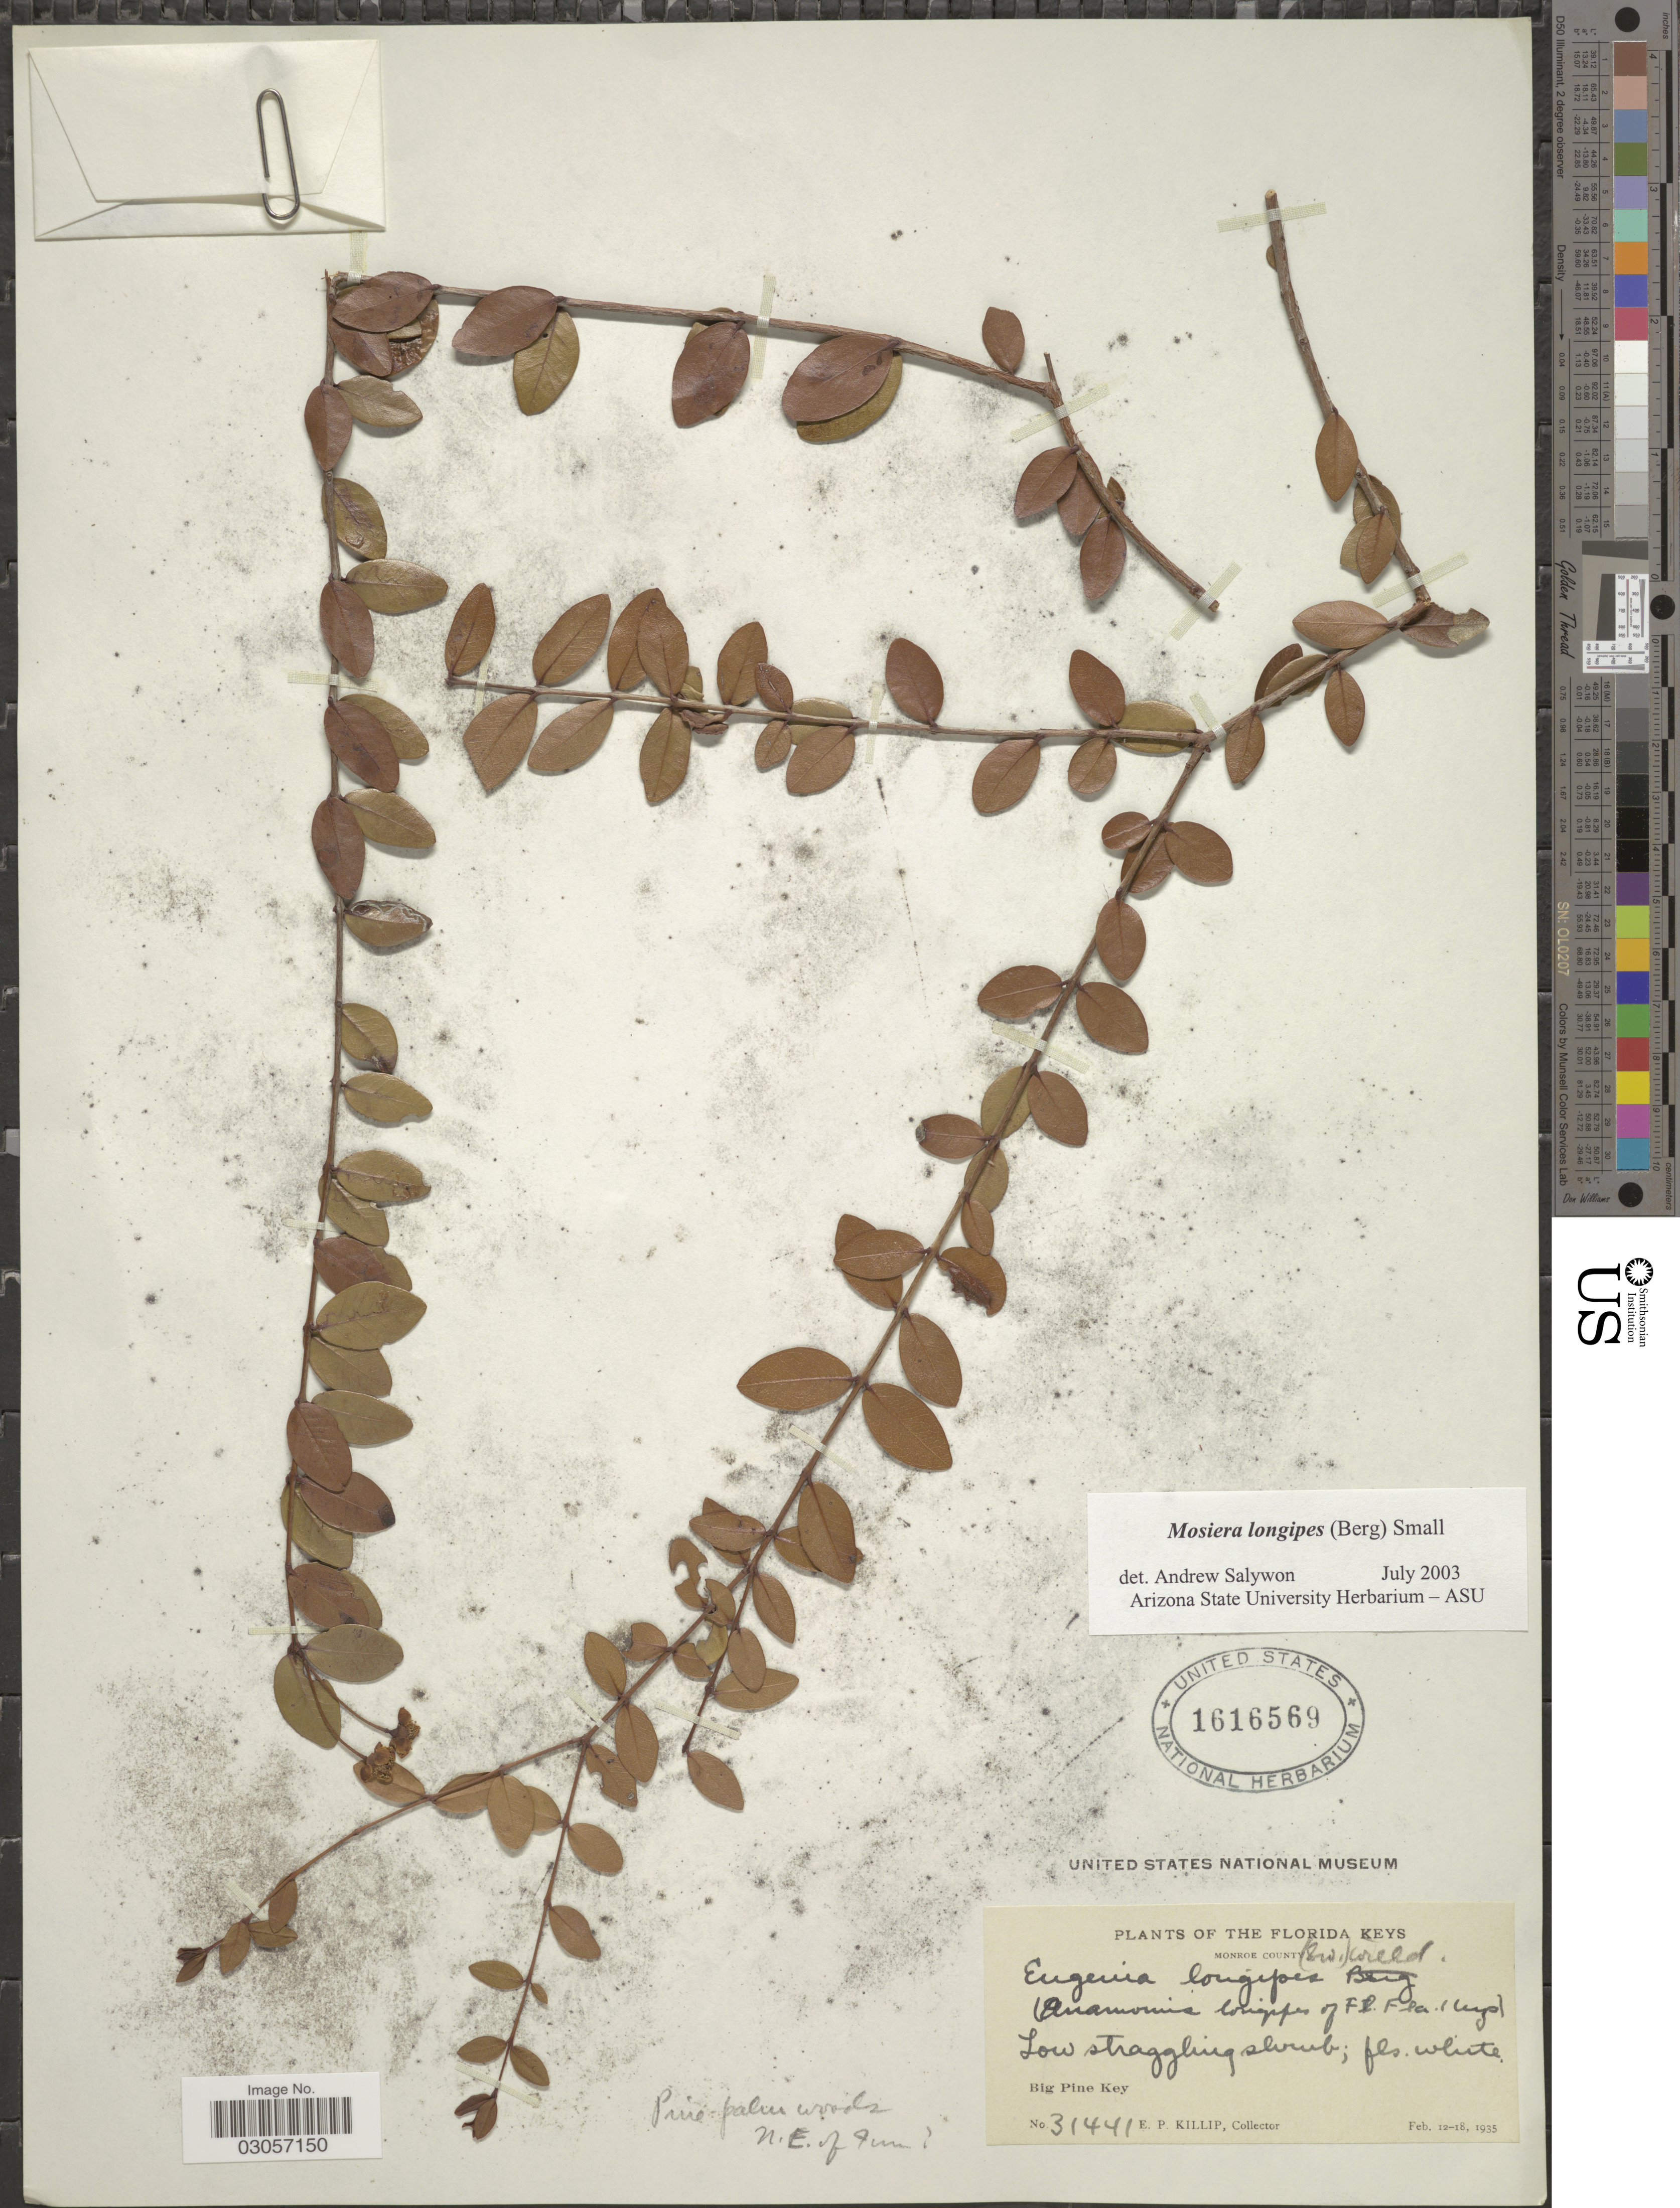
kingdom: Plantae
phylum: Tracheophyta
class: Magnoliopsida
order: Myrtales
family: Myrtaceae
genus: Mosiera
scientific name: Mosiera longipes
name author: (O. Berg) Small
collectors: E. P. Killip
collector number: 31441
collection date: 1935-02-12/1935-02-18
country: United States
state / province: Florida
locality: The Florida Keys, Monroe County, Big Pine Key.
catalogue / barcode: US 1616569